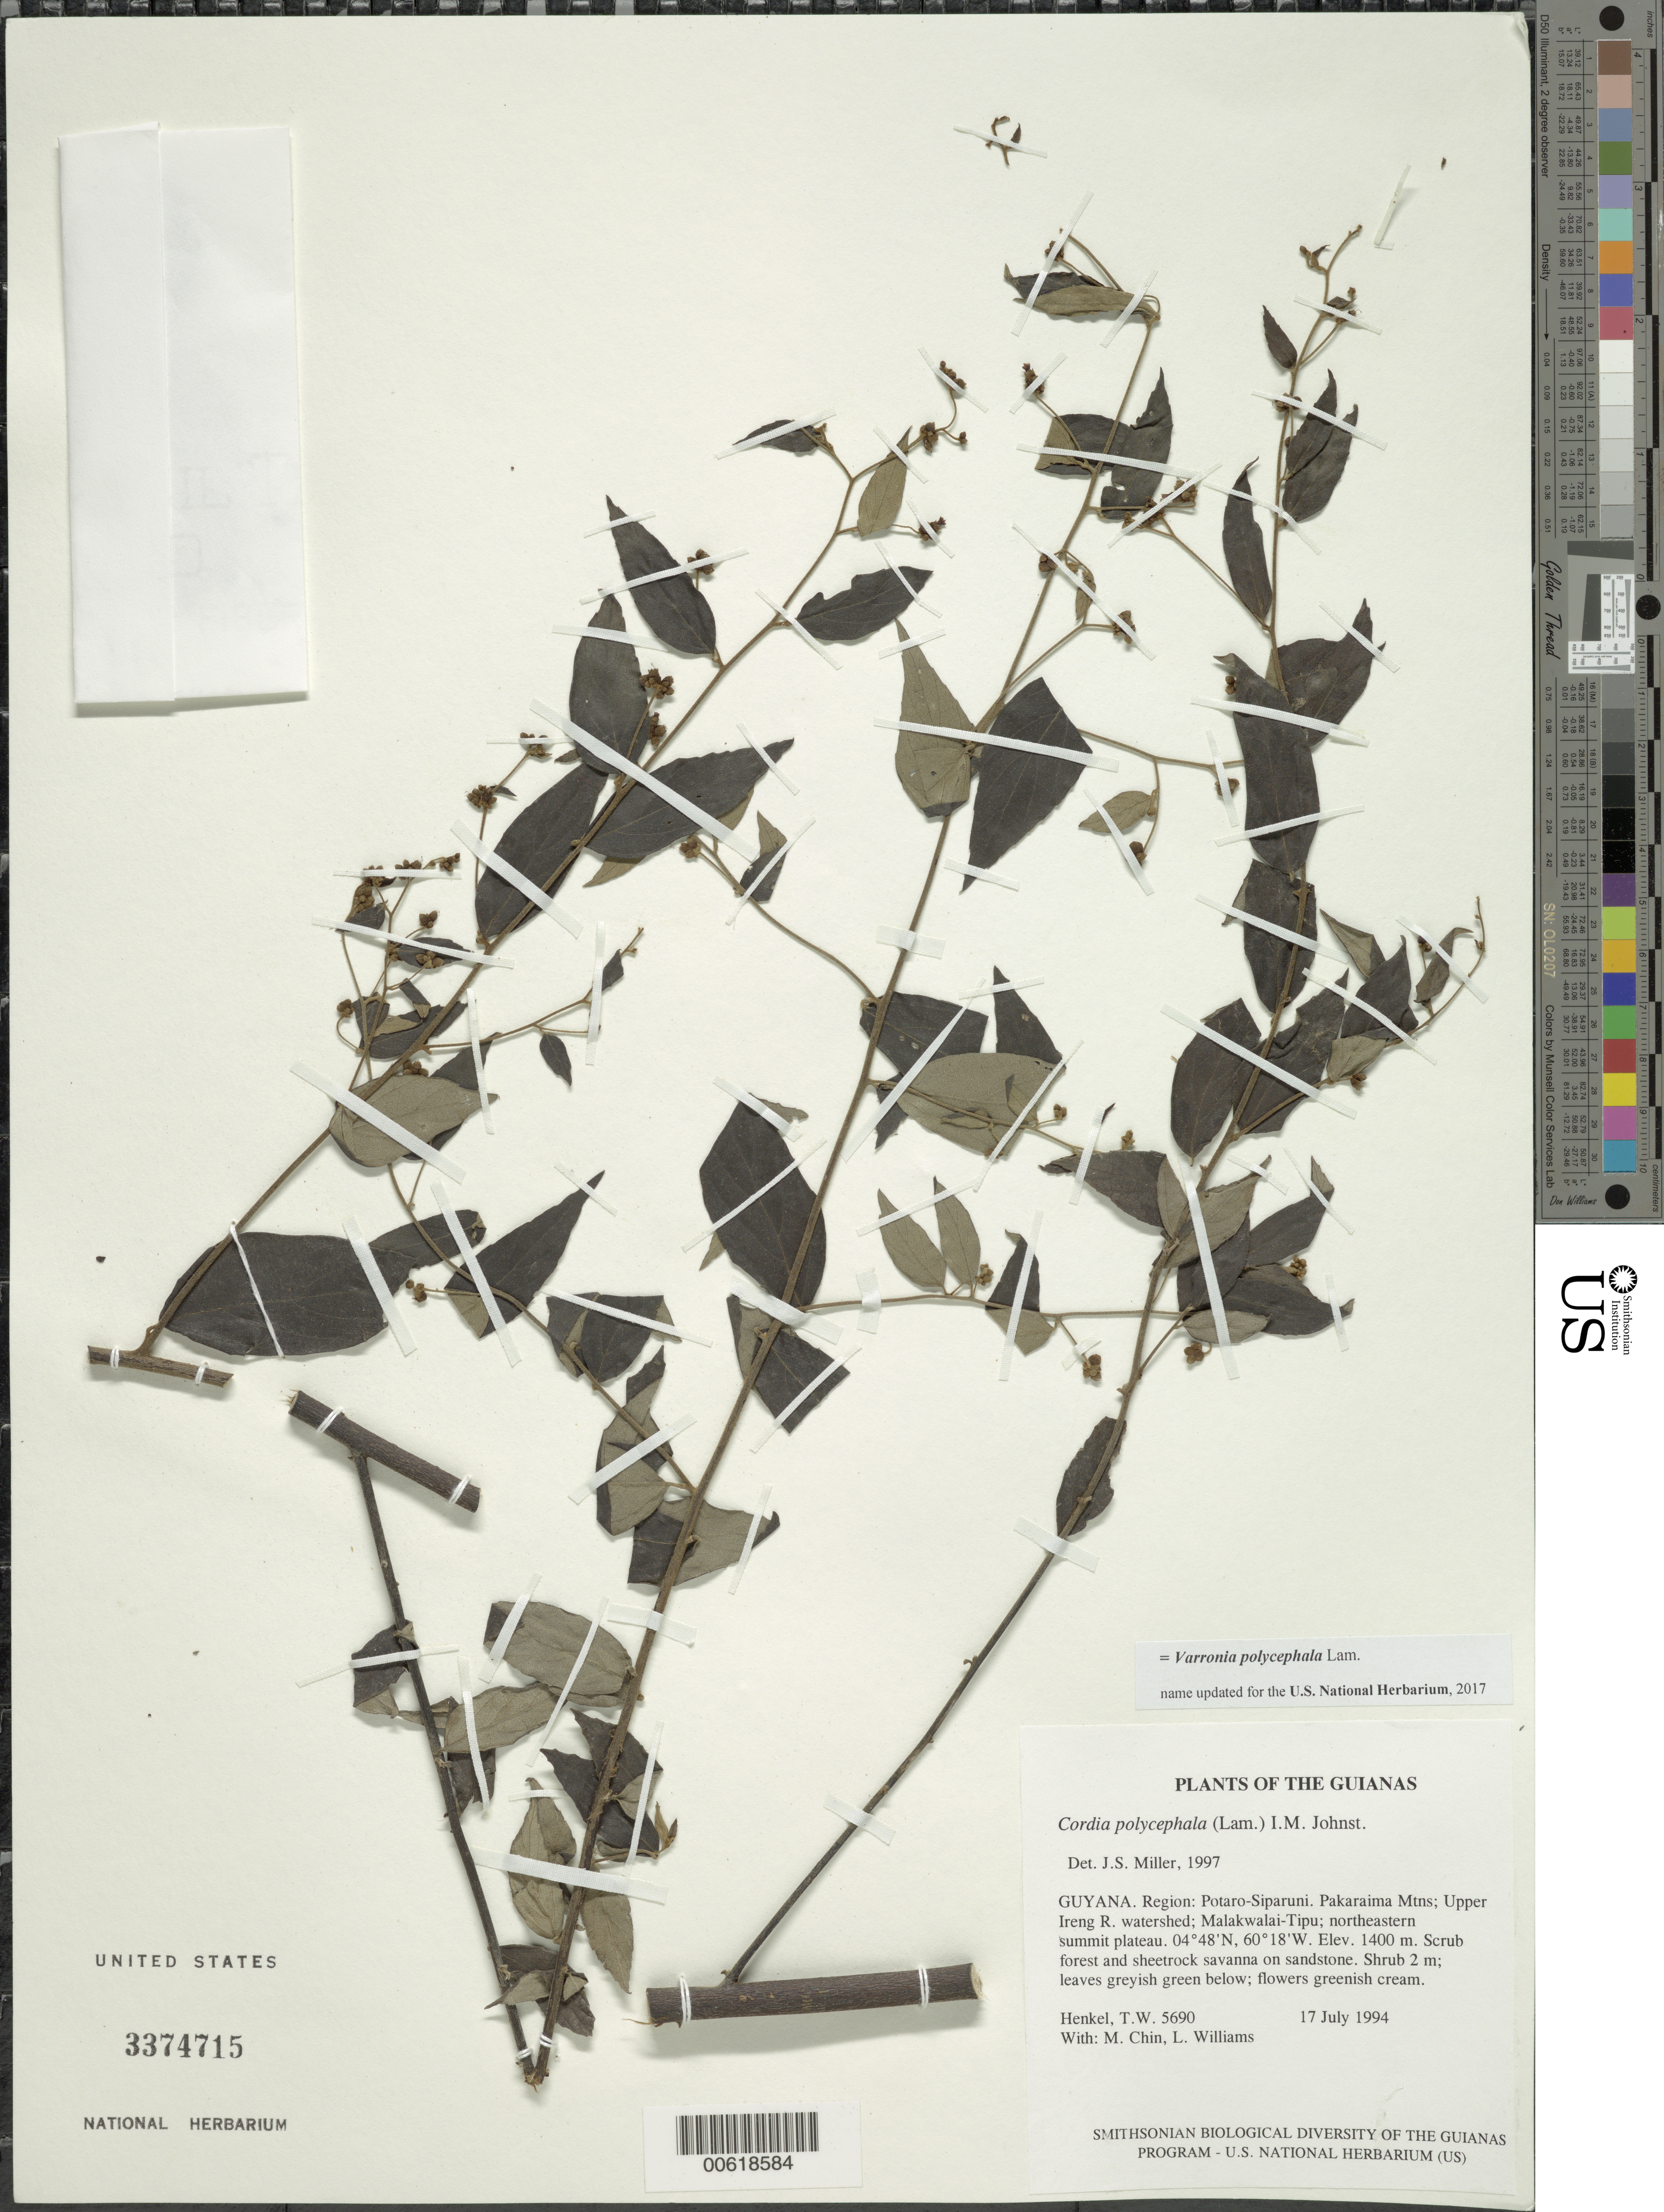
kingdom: Plantae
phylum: Tracheophyta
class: Magnoliopsida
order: Boraginales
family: Cordiaceae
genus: Varronia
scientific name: Varronia polycephala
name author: Lam.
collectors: T. Henkel, M. Chin & L. Williams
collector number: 5690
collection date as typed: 17 July 1994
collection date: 1994-07-17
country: Guyana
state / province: Potaro-Siparuni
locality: Pakaraima Mtns; Upper Ireng R. watershed; Malakwalai-Tipu; northeastern summit plateau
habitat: Scrub forest and sheetrock savanna on sandstone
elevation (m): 1400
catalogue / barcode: US 3374715